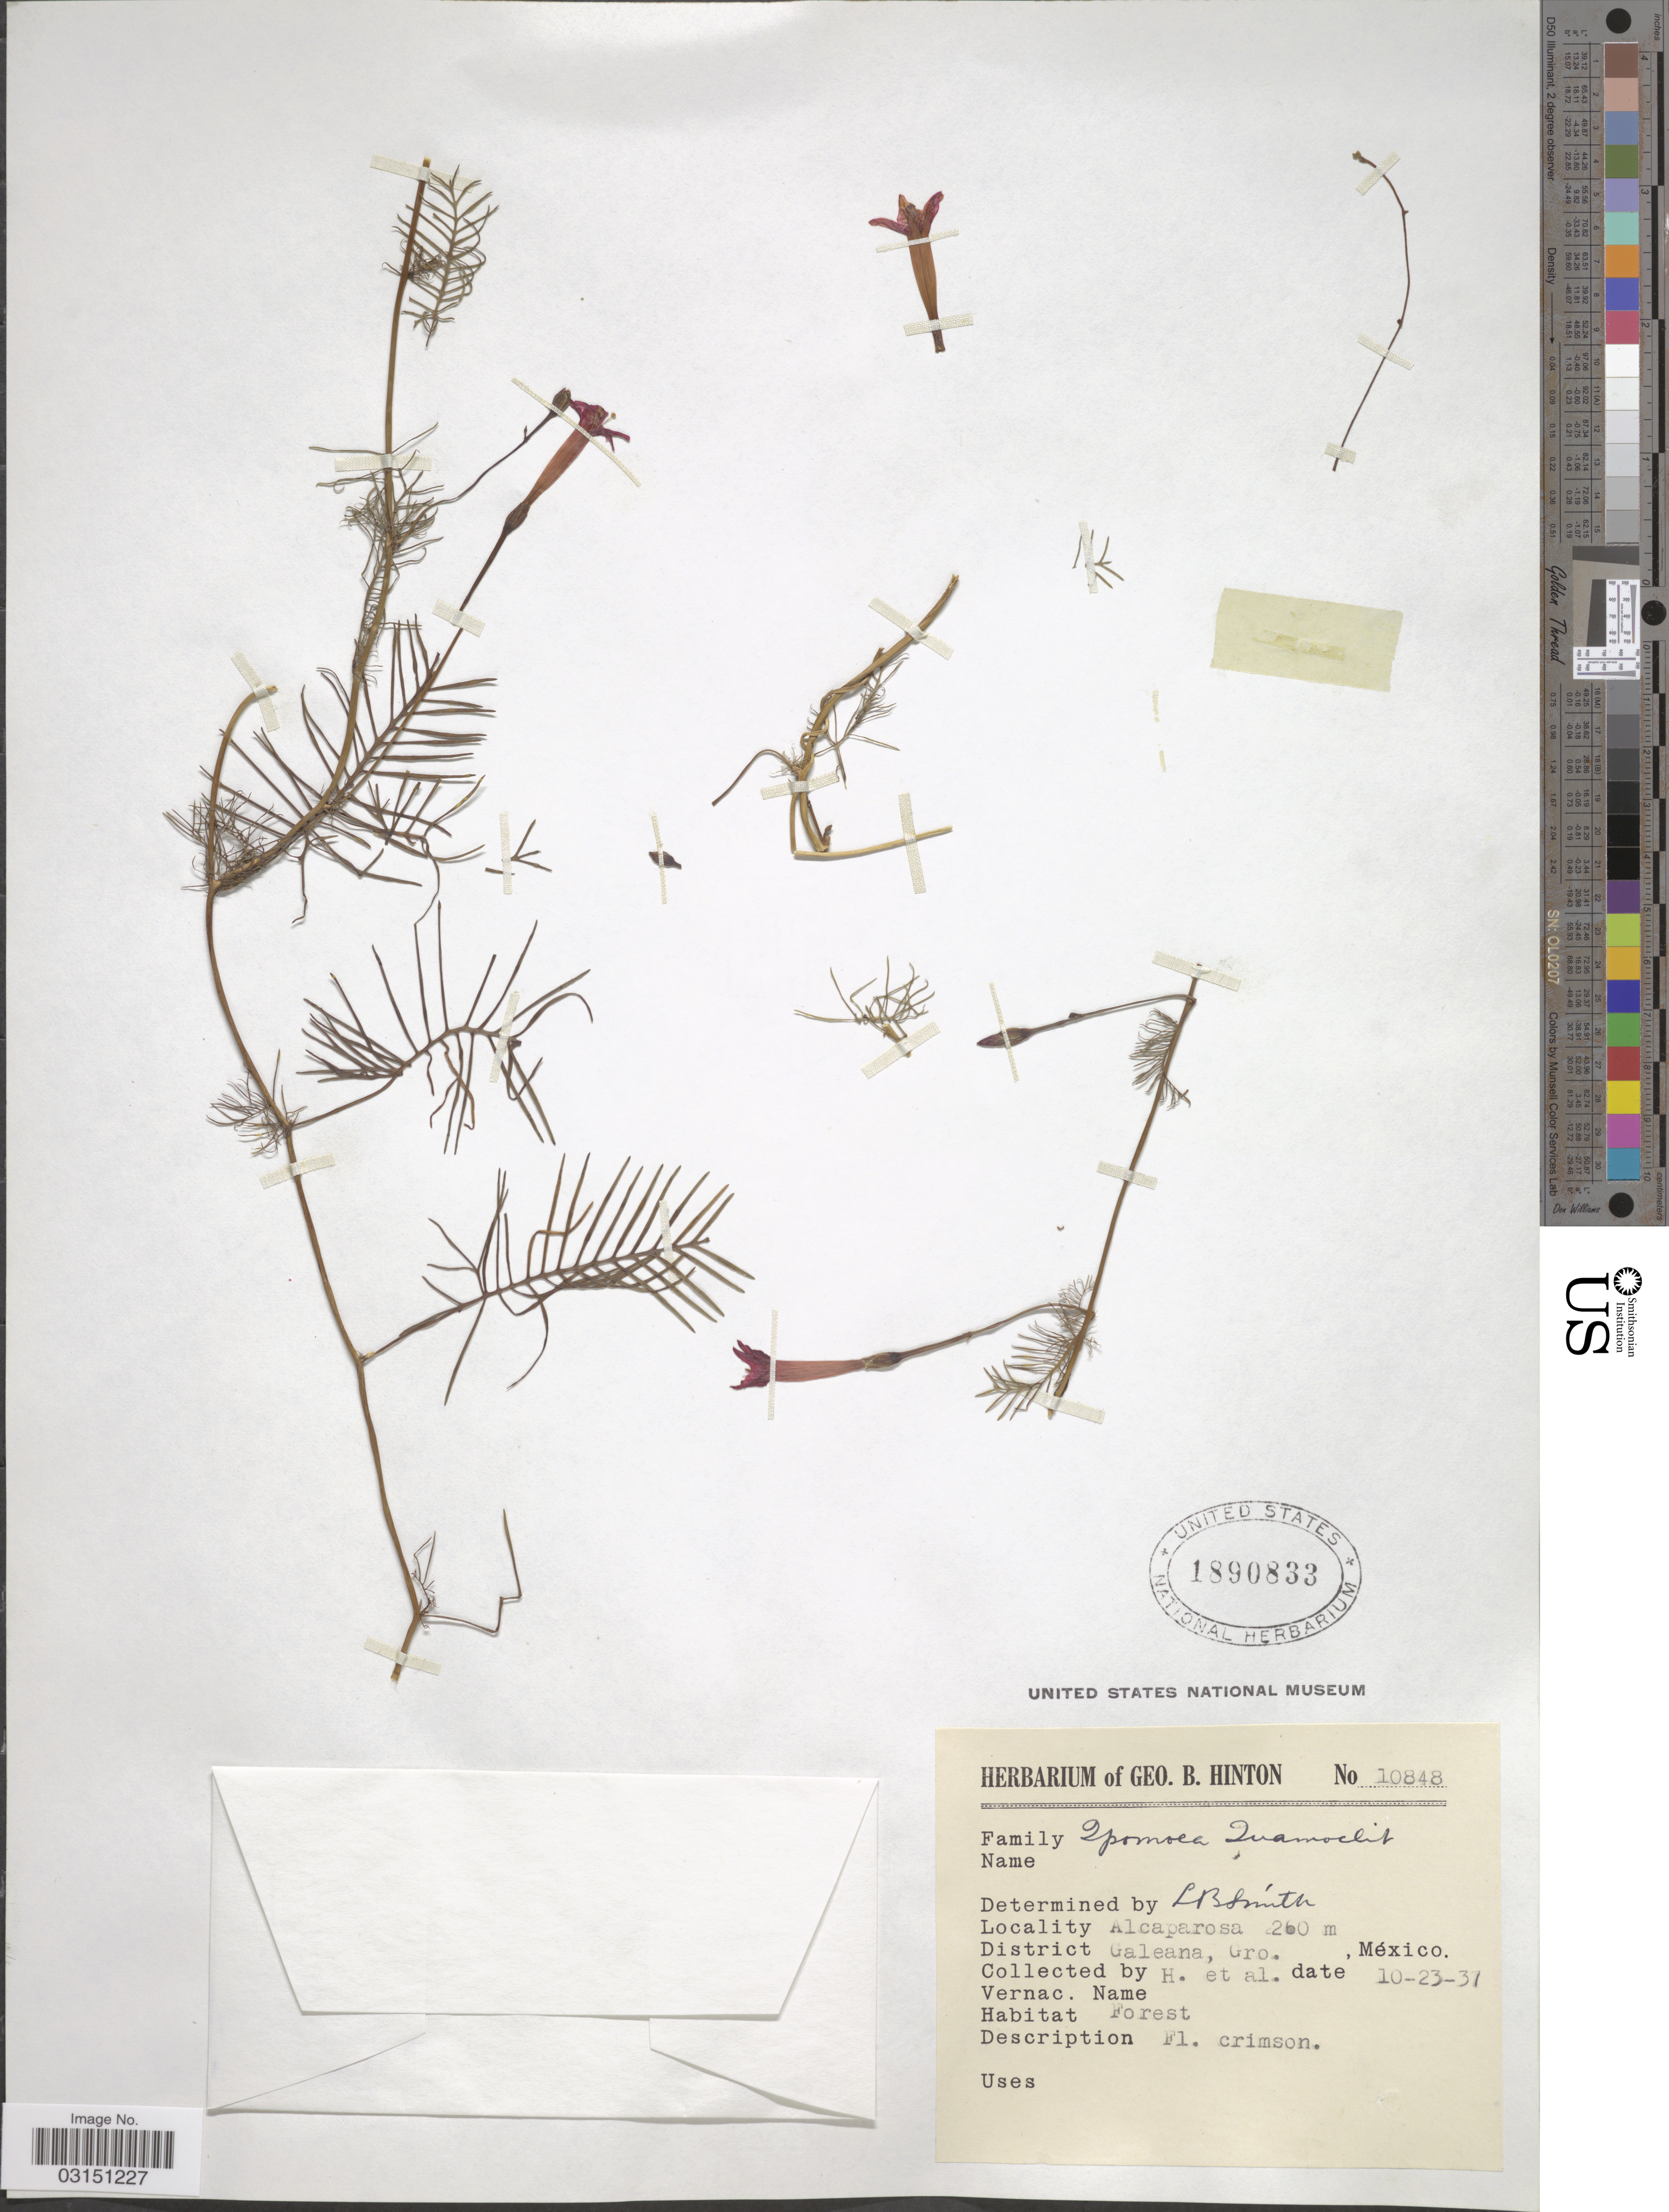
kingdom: Plantae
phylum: Tracheophyta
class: Magnoliopsida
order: Solanales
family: Convolvulaceae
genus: Ipomoea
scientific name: Ipomoea quamoclit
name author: L.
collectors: G. B. Hinton & et al.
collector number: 10848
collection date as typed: Transcribed d/m/y: 23/10/37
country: Mexico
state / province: Guerrero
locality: Alcaparosa, District Galeana.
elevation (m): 260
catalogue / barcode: US 1890833